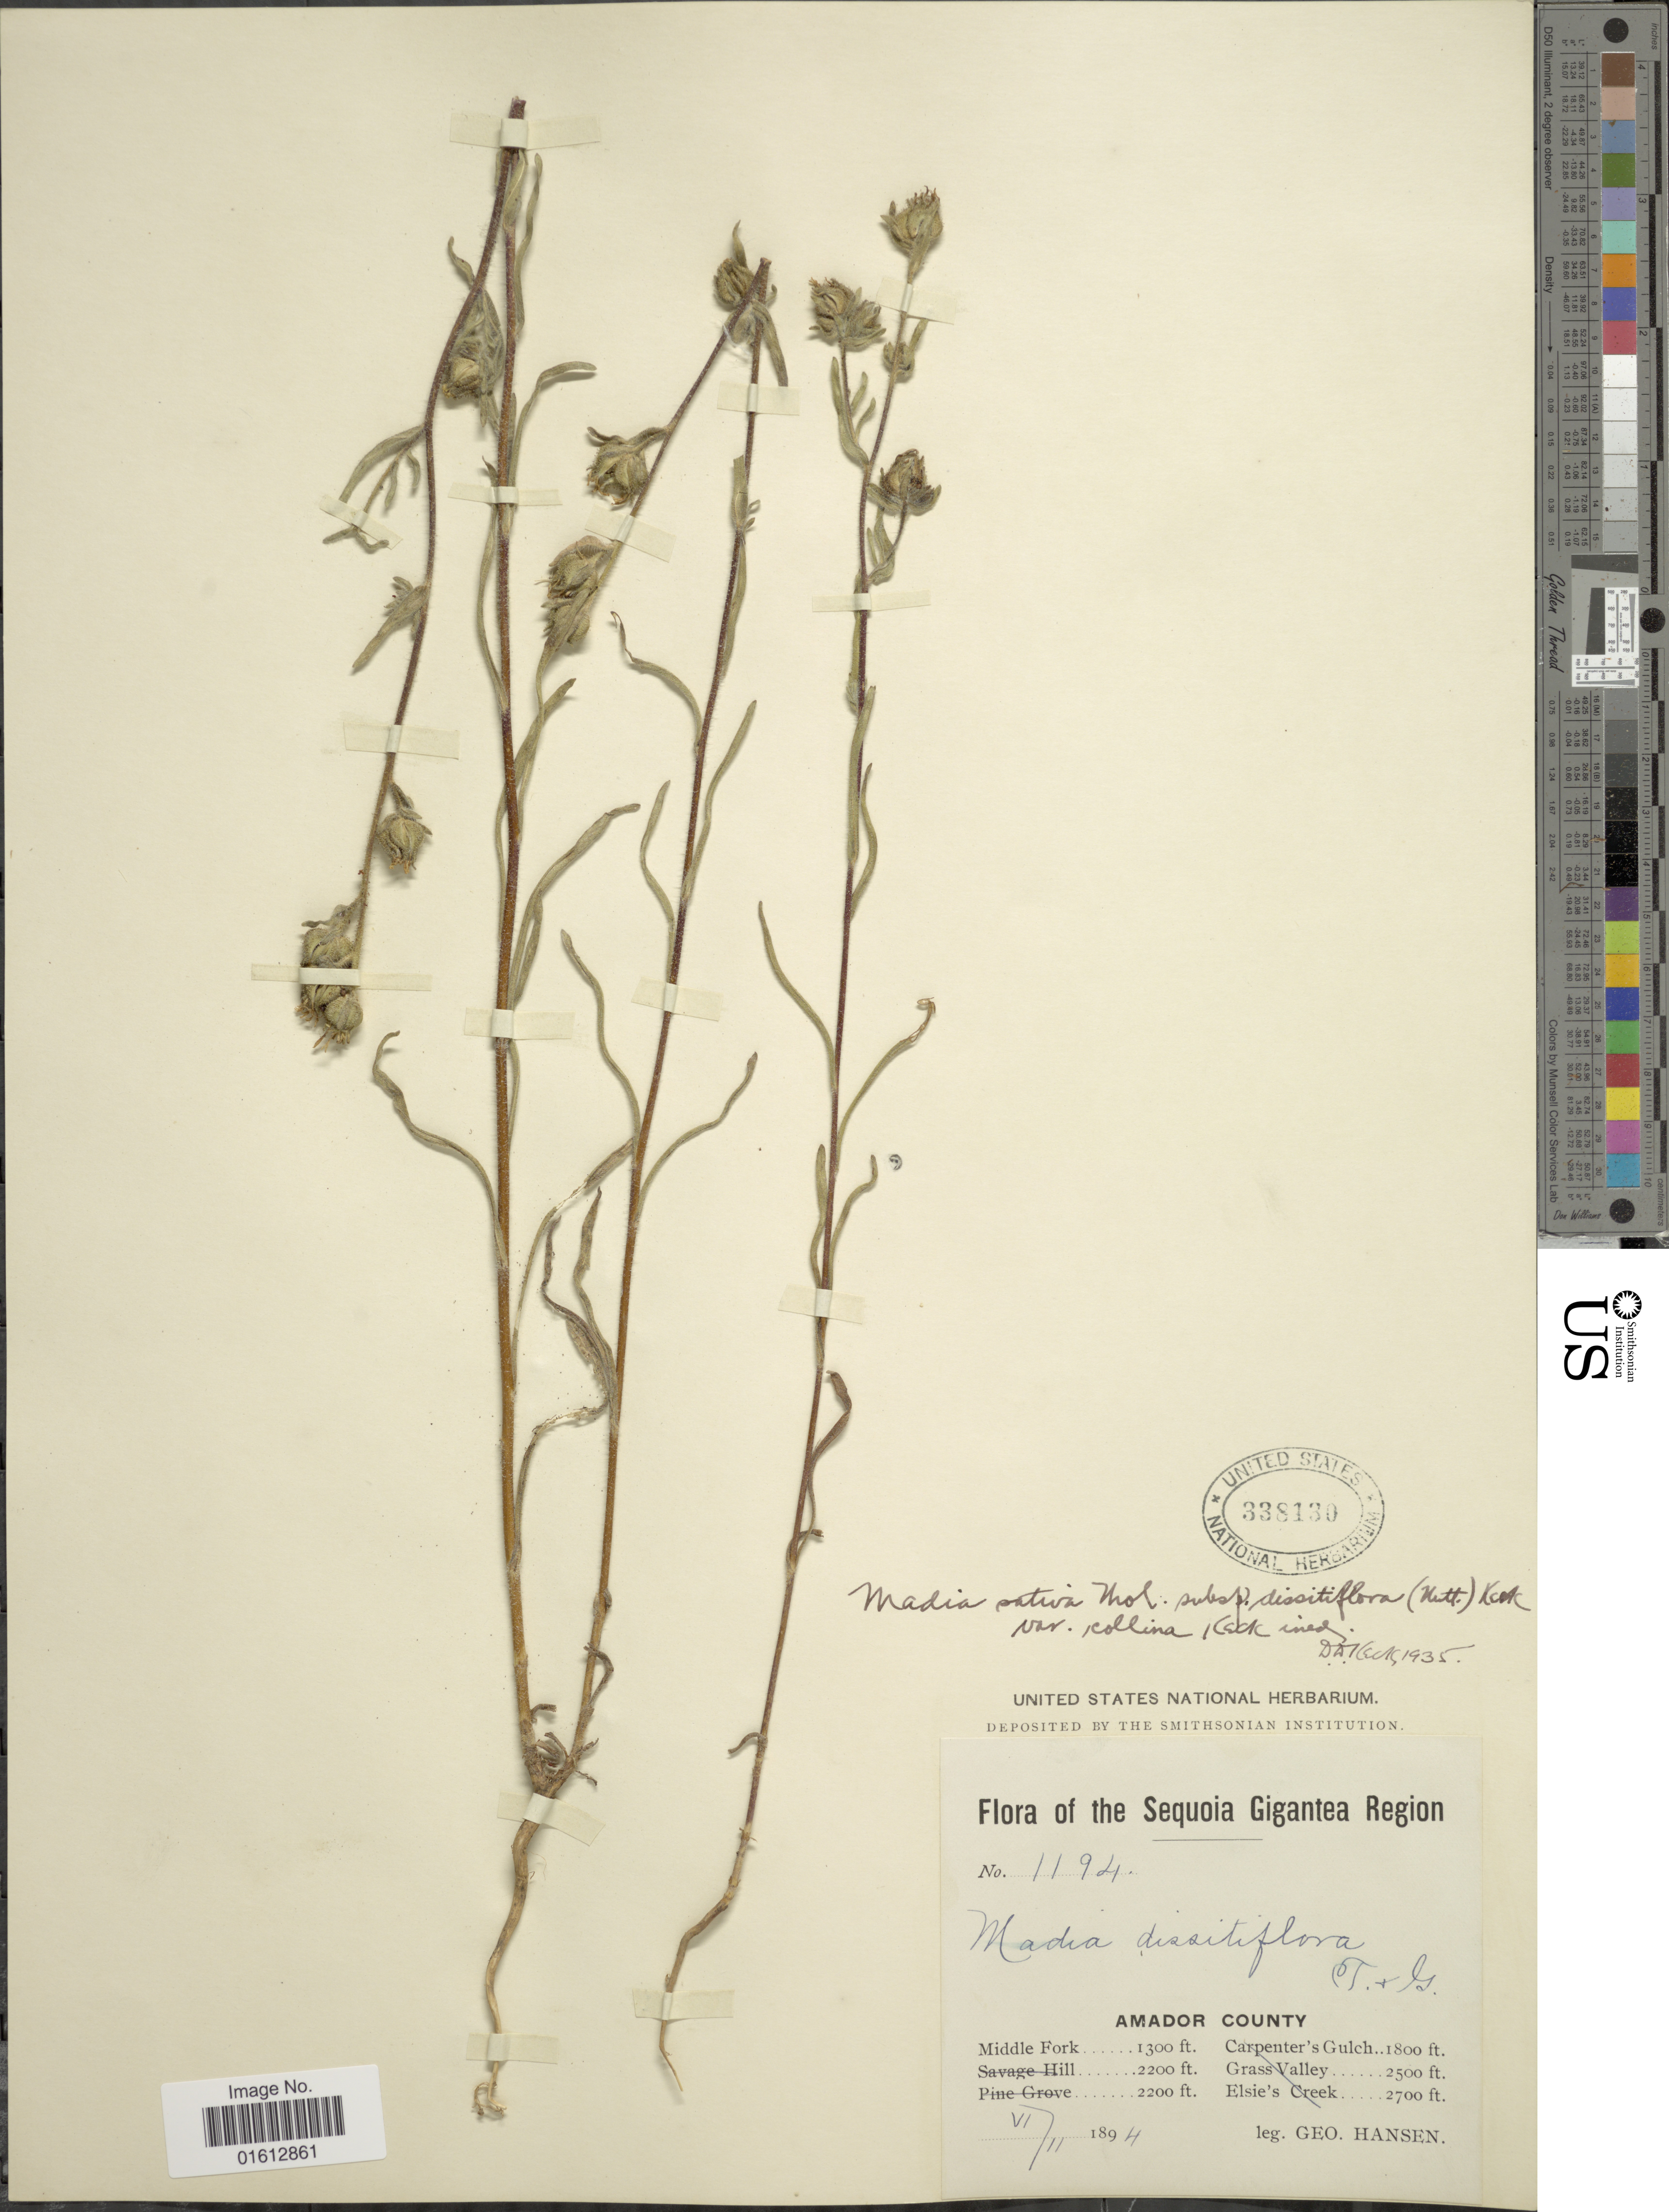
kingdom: Plantae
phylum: Tracheophyta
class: Magnoliopsida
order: Asterales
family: Asteraceae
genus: Madia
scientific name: Madia gracilis subsp. gracilis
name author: (Sm.) D.D. Keck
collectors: G. Hansen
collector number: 1194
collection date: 1894-06-11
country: United States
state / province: California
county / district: Amador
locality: The Sequoia Gigantea Region, Amador County, Middle Fork.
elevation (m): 396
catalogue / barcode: US 338130